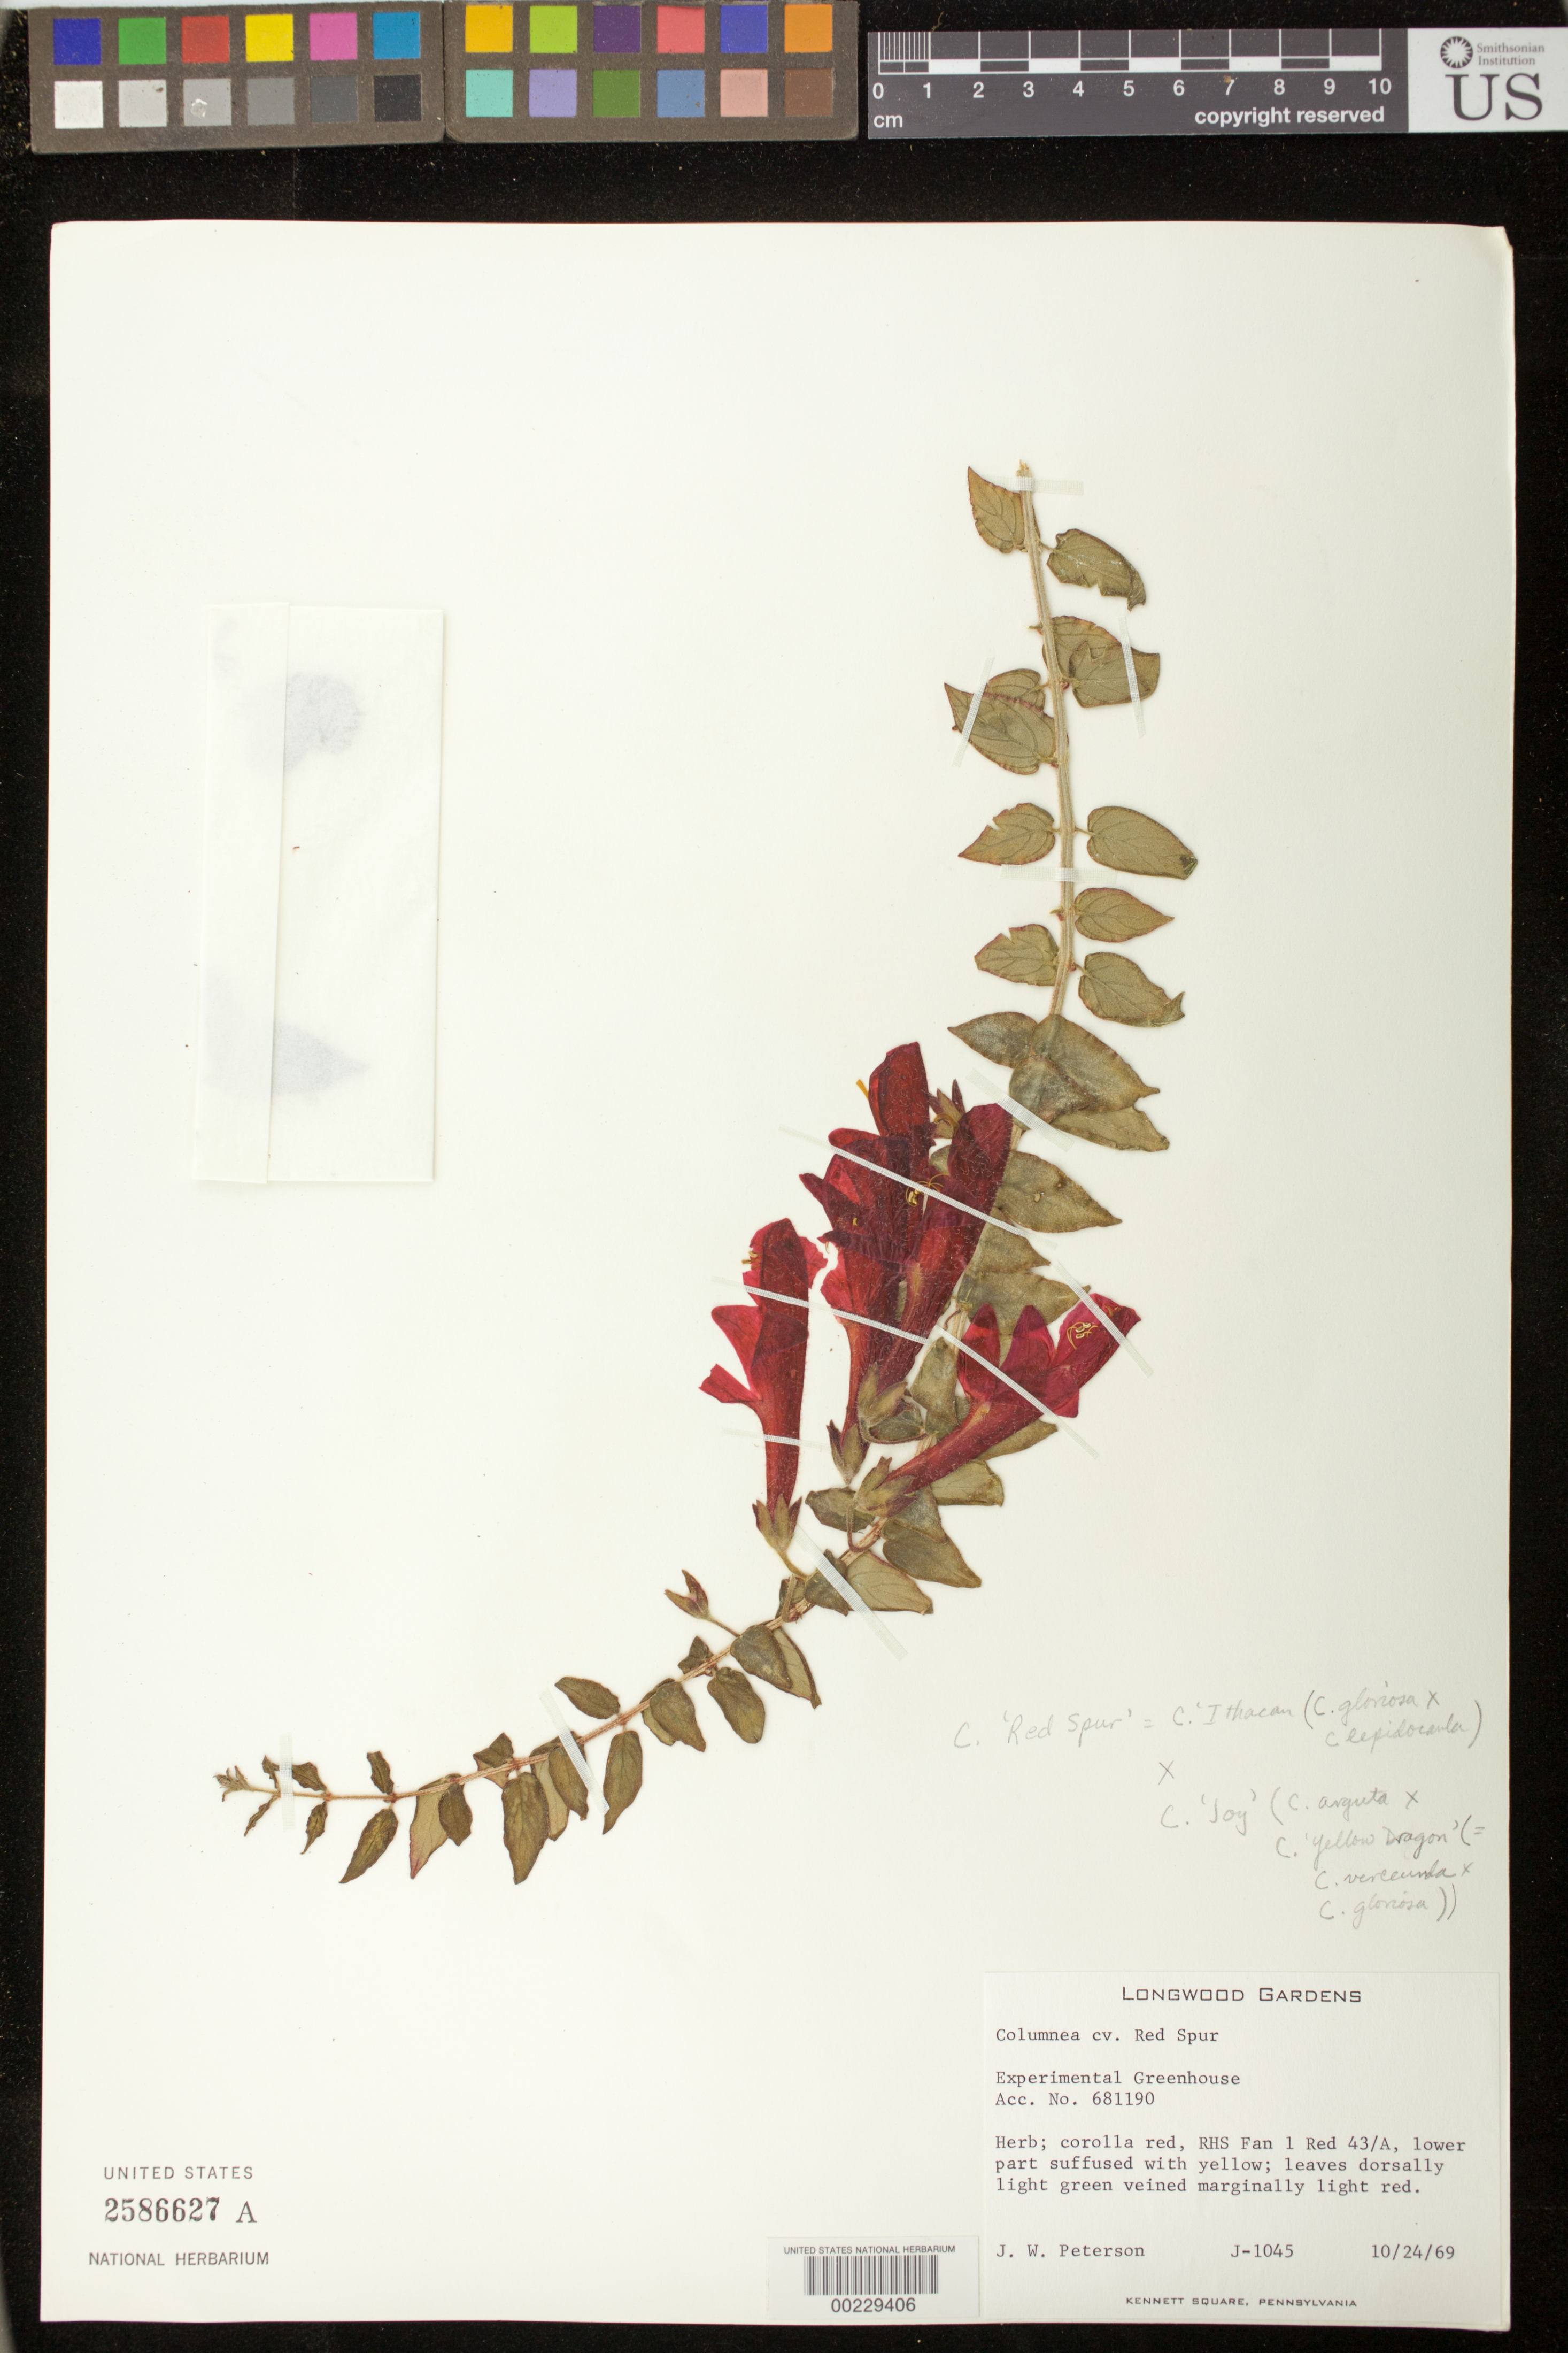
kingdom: Plantae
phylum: Tracheophyta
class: Magnoliopsida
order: Lamiales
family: Gesneriaceae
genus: Columnea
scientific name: Columnea 'Red Spur'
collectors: J. W. Peterson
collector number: J- 1045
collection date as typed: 24 Oct 1969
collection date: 1969-10-24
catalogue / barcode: US 2586627A